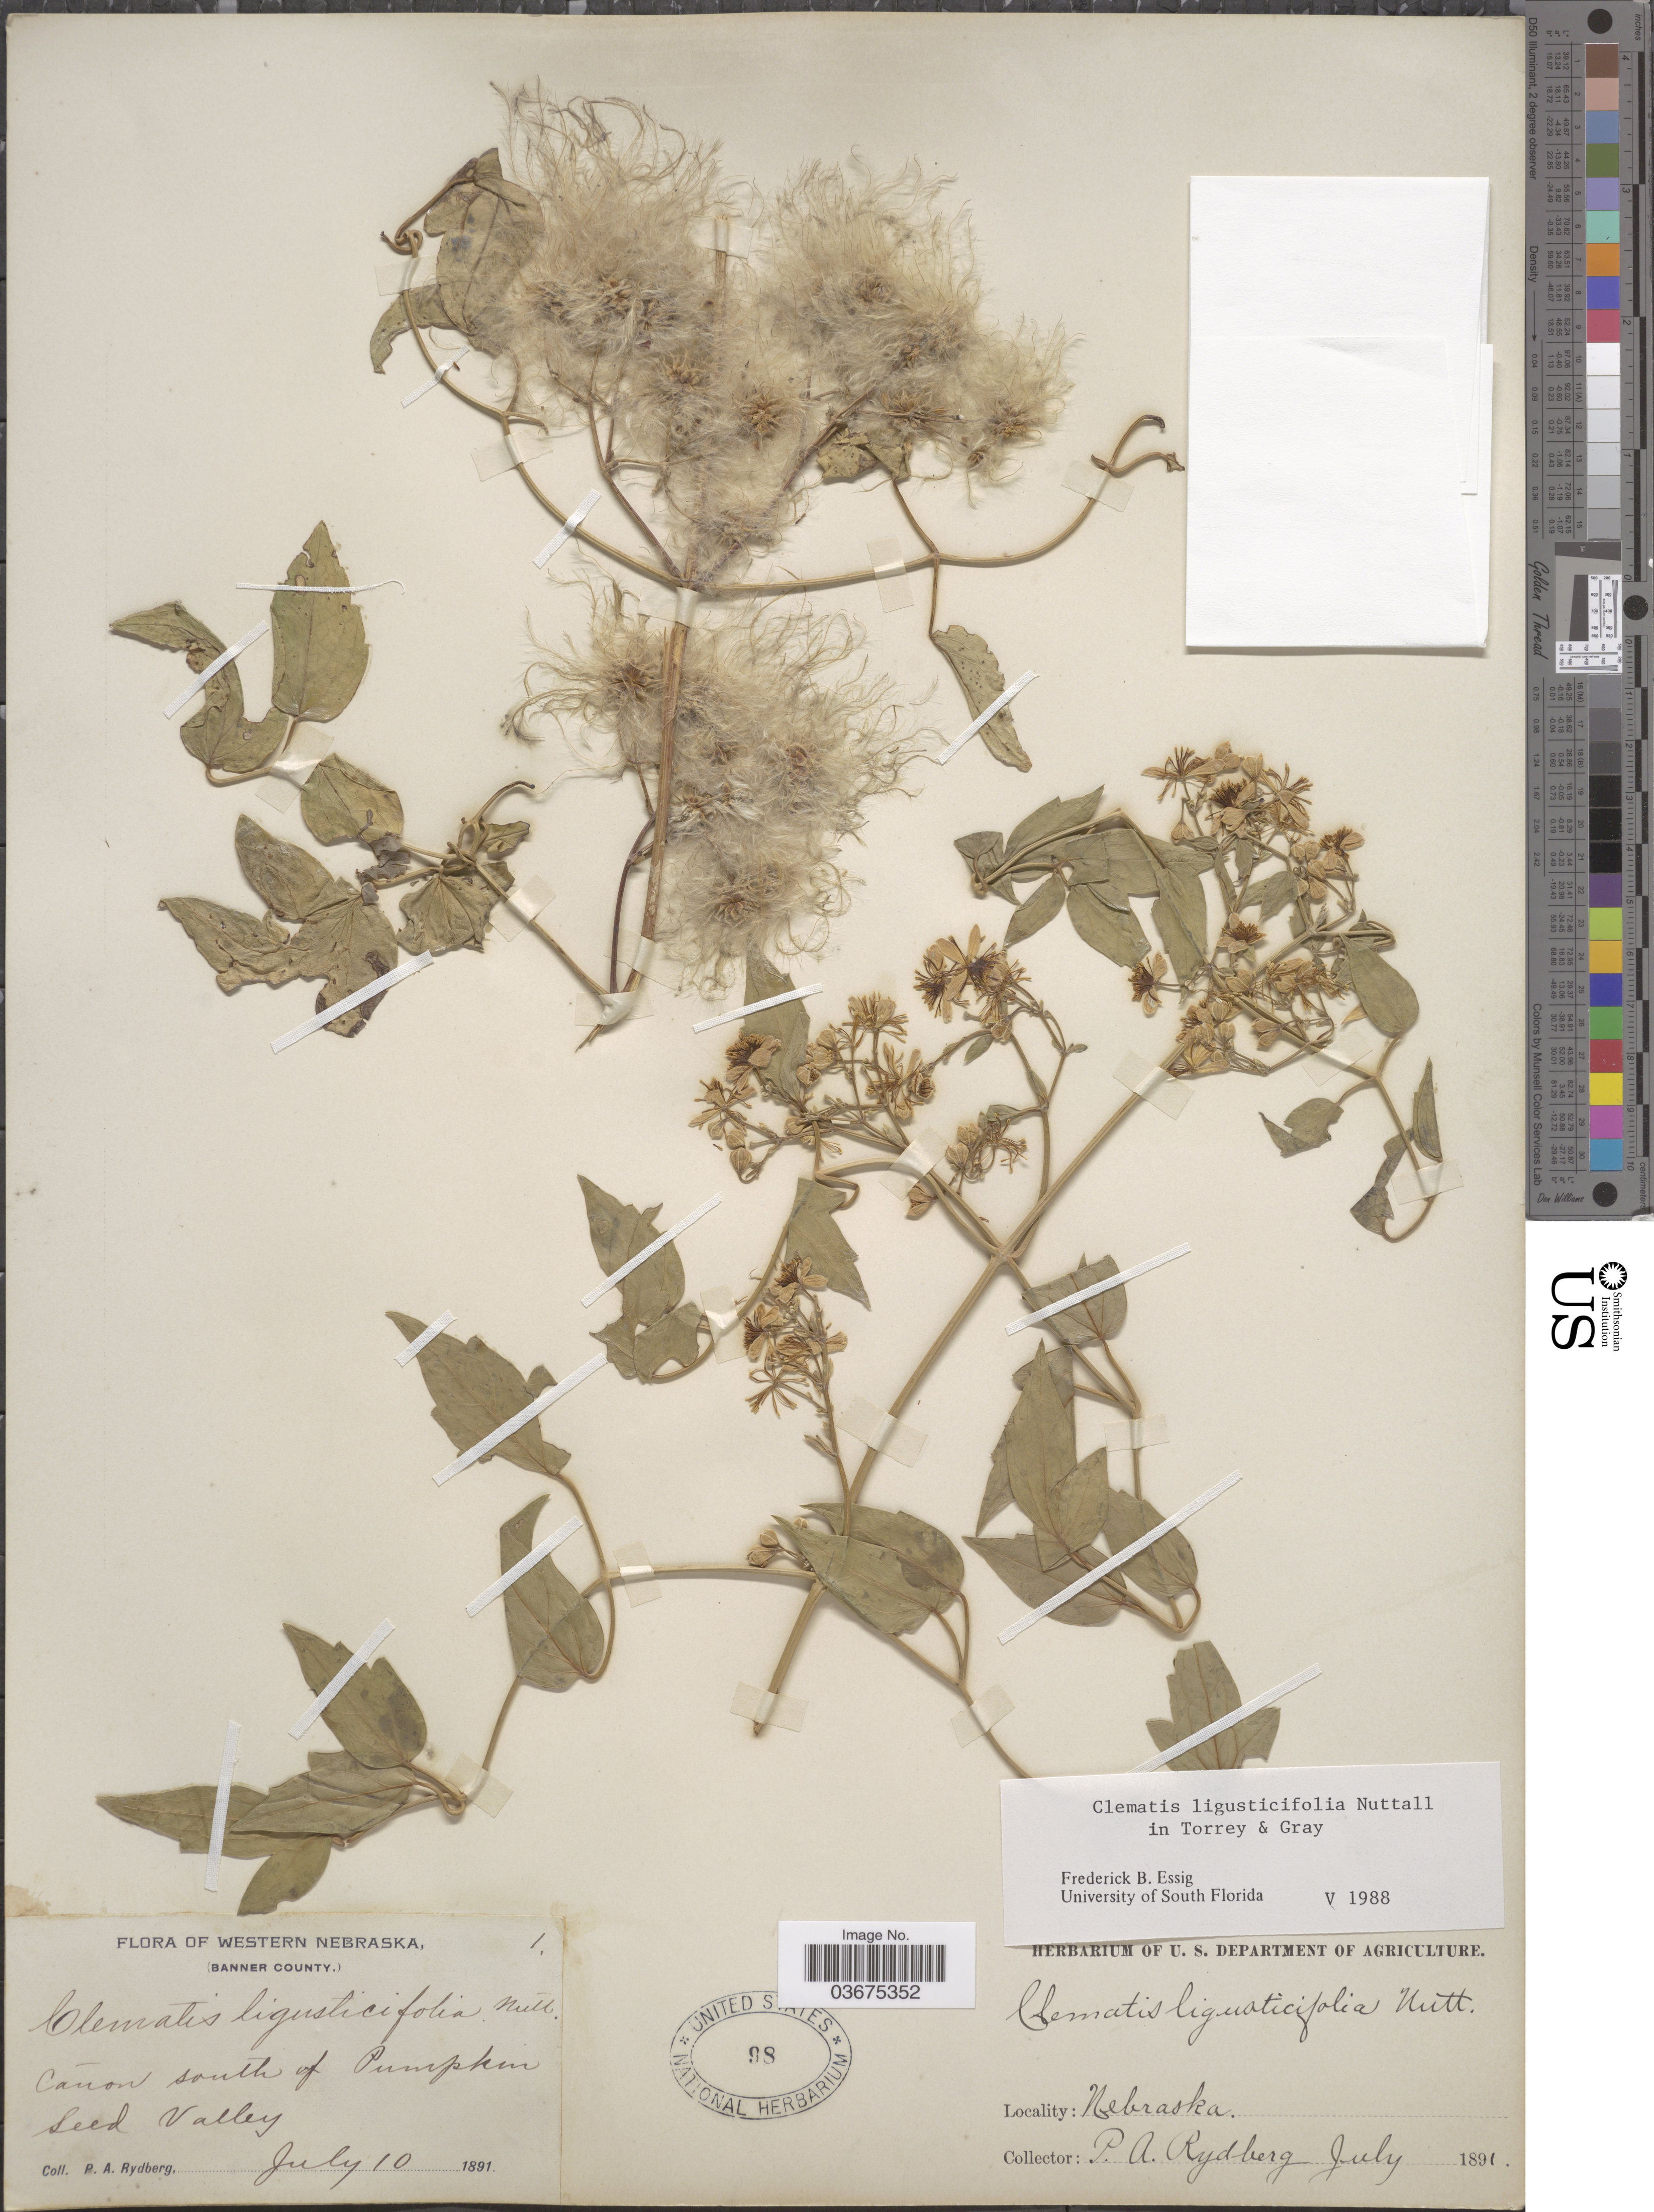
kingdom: Plantae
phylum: Tracheophyta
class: Magnoliopsida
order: Ranunculales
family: Ranunculaceae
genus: Clematis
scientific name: Clematis ligusticifolia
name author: Nutt.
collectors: P. A. Rydberg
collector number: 1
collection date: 1891-07-10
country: United States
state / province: Nebraska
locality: Western Nebaska. (Banner County.). Cañon south of Pumpkin Seed Valley.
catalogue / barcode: US 98